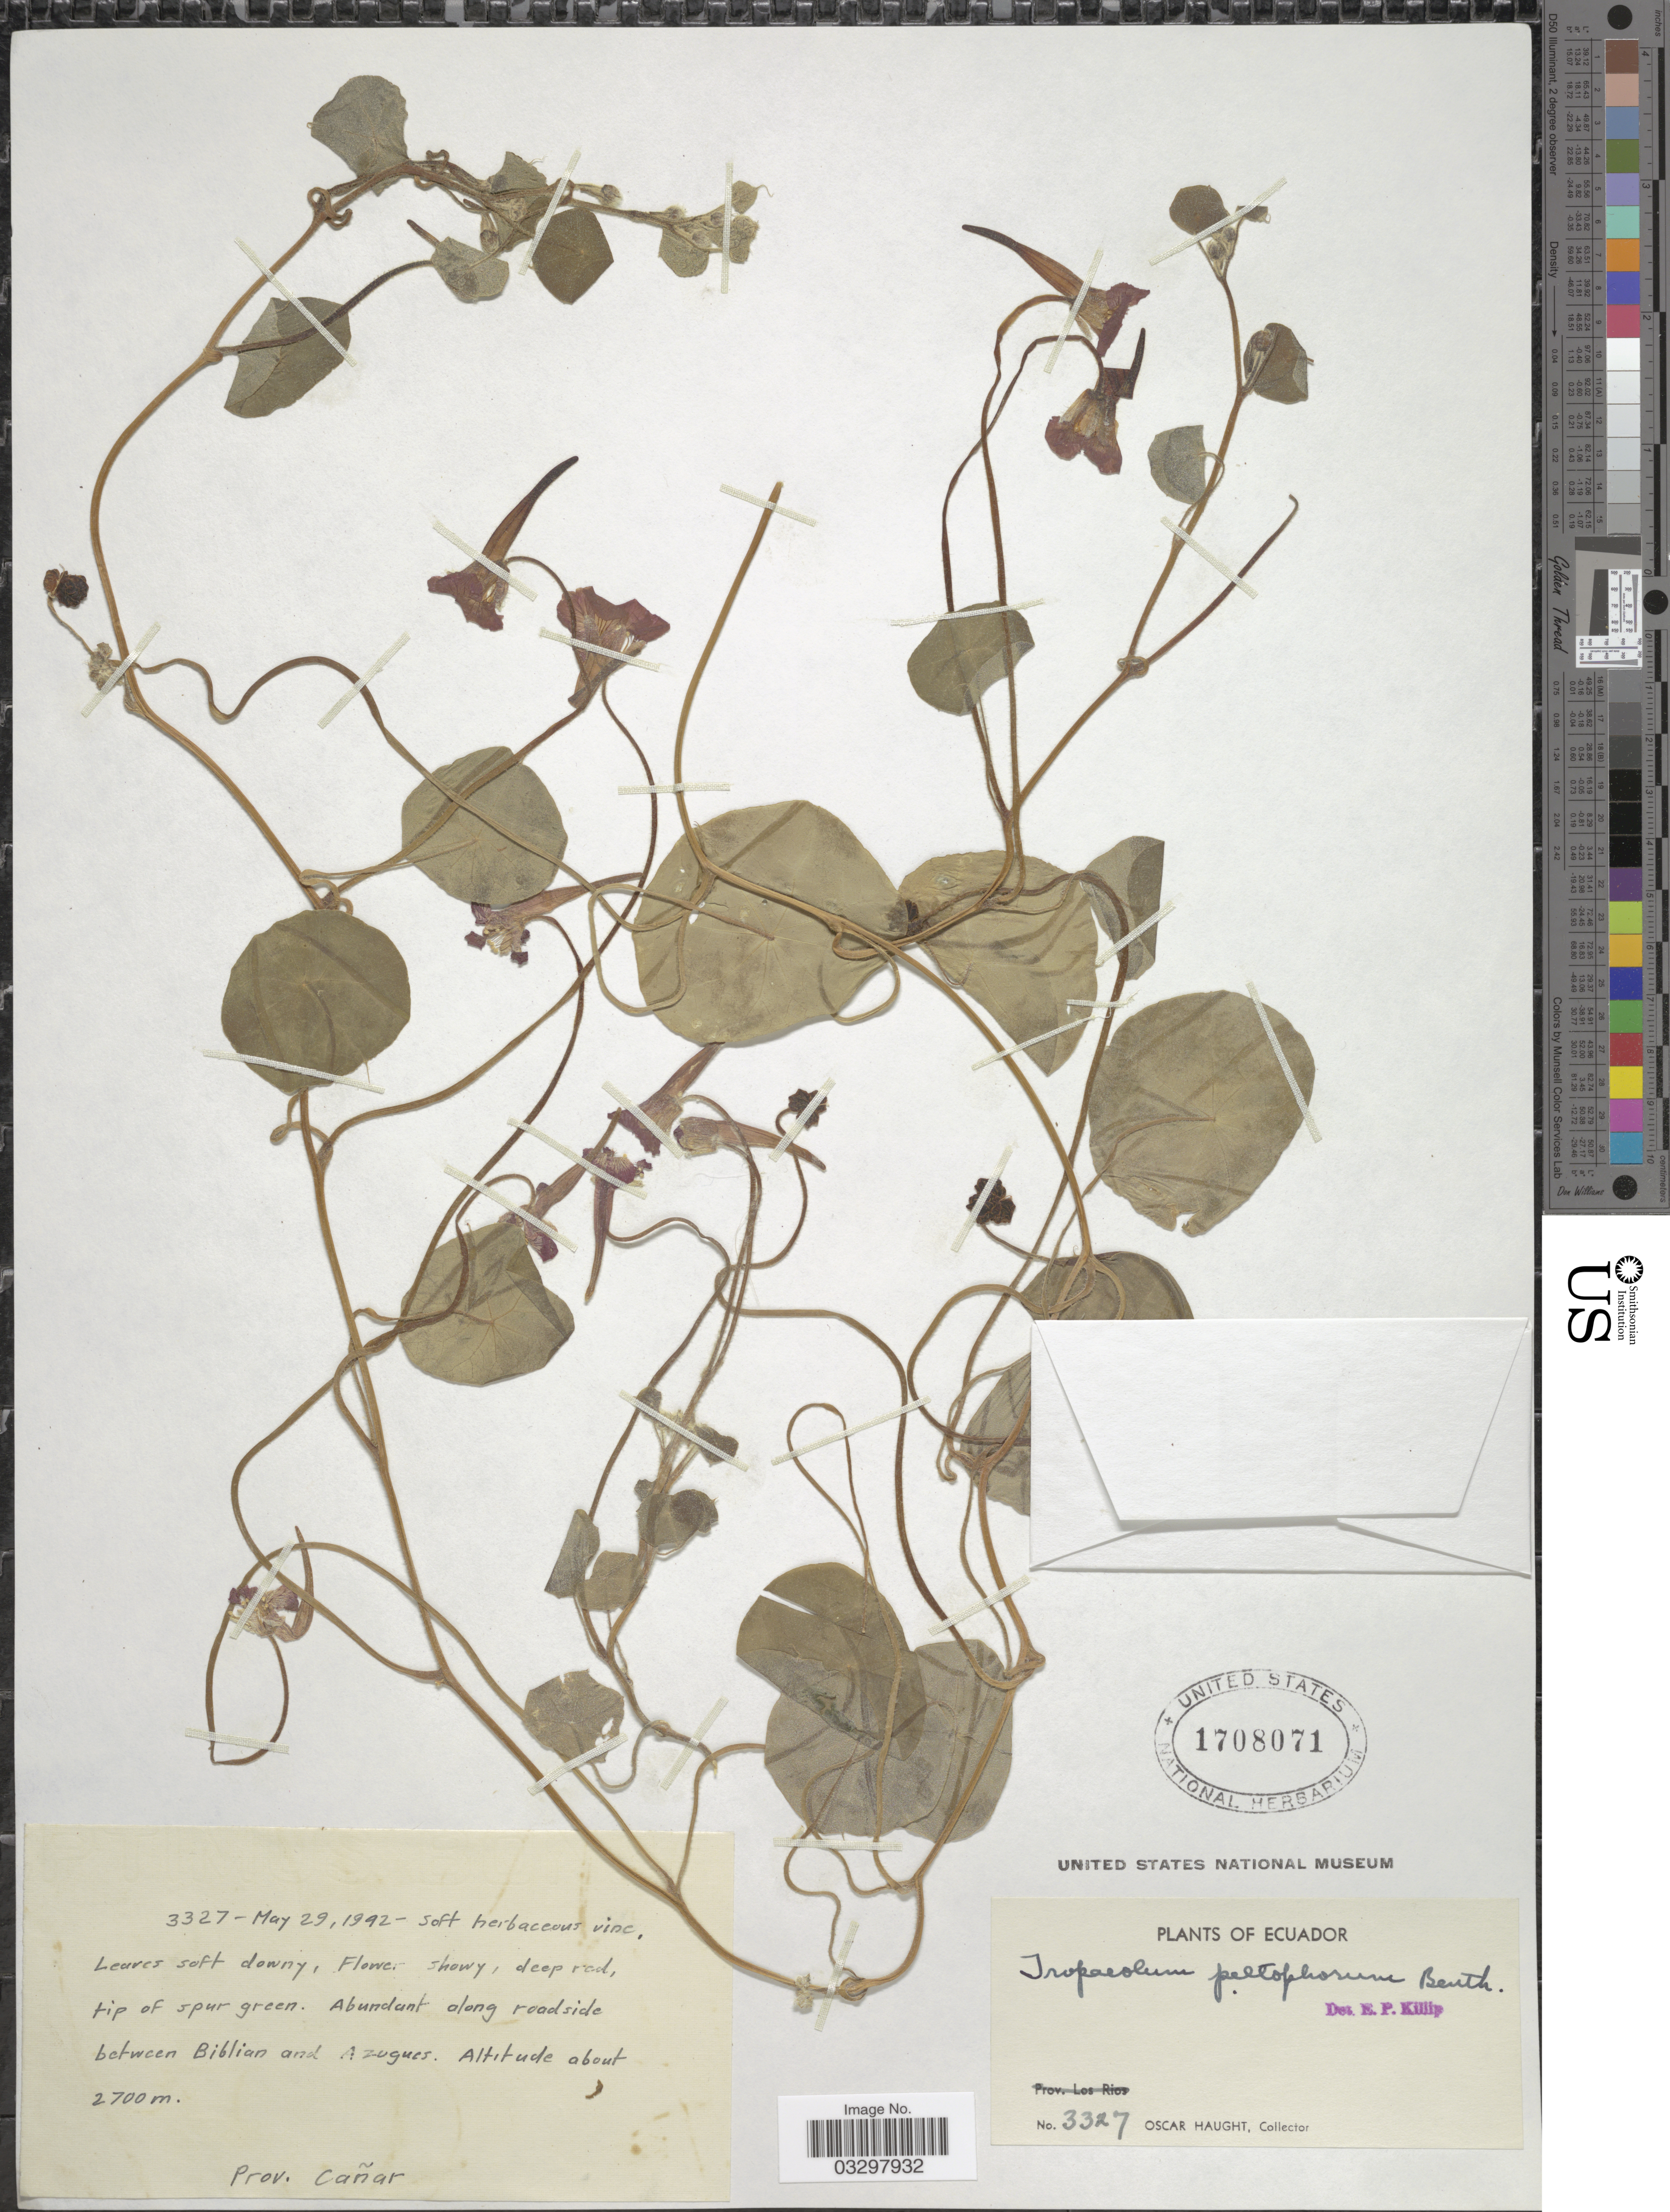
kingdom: Plantae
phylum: Tracheophyta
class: Magnoliopsida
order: Brassicales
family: Tropaeolaceae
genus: Tropaeolum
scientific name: Tropaeolum peltophorum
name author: Benth.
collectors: O. Haught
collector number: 3327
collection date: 1942-05-29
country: Ecuador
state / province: Cañar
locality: Abundant along roadside between Biblian and Azugues.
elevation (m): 2700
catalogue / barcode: US 1708071